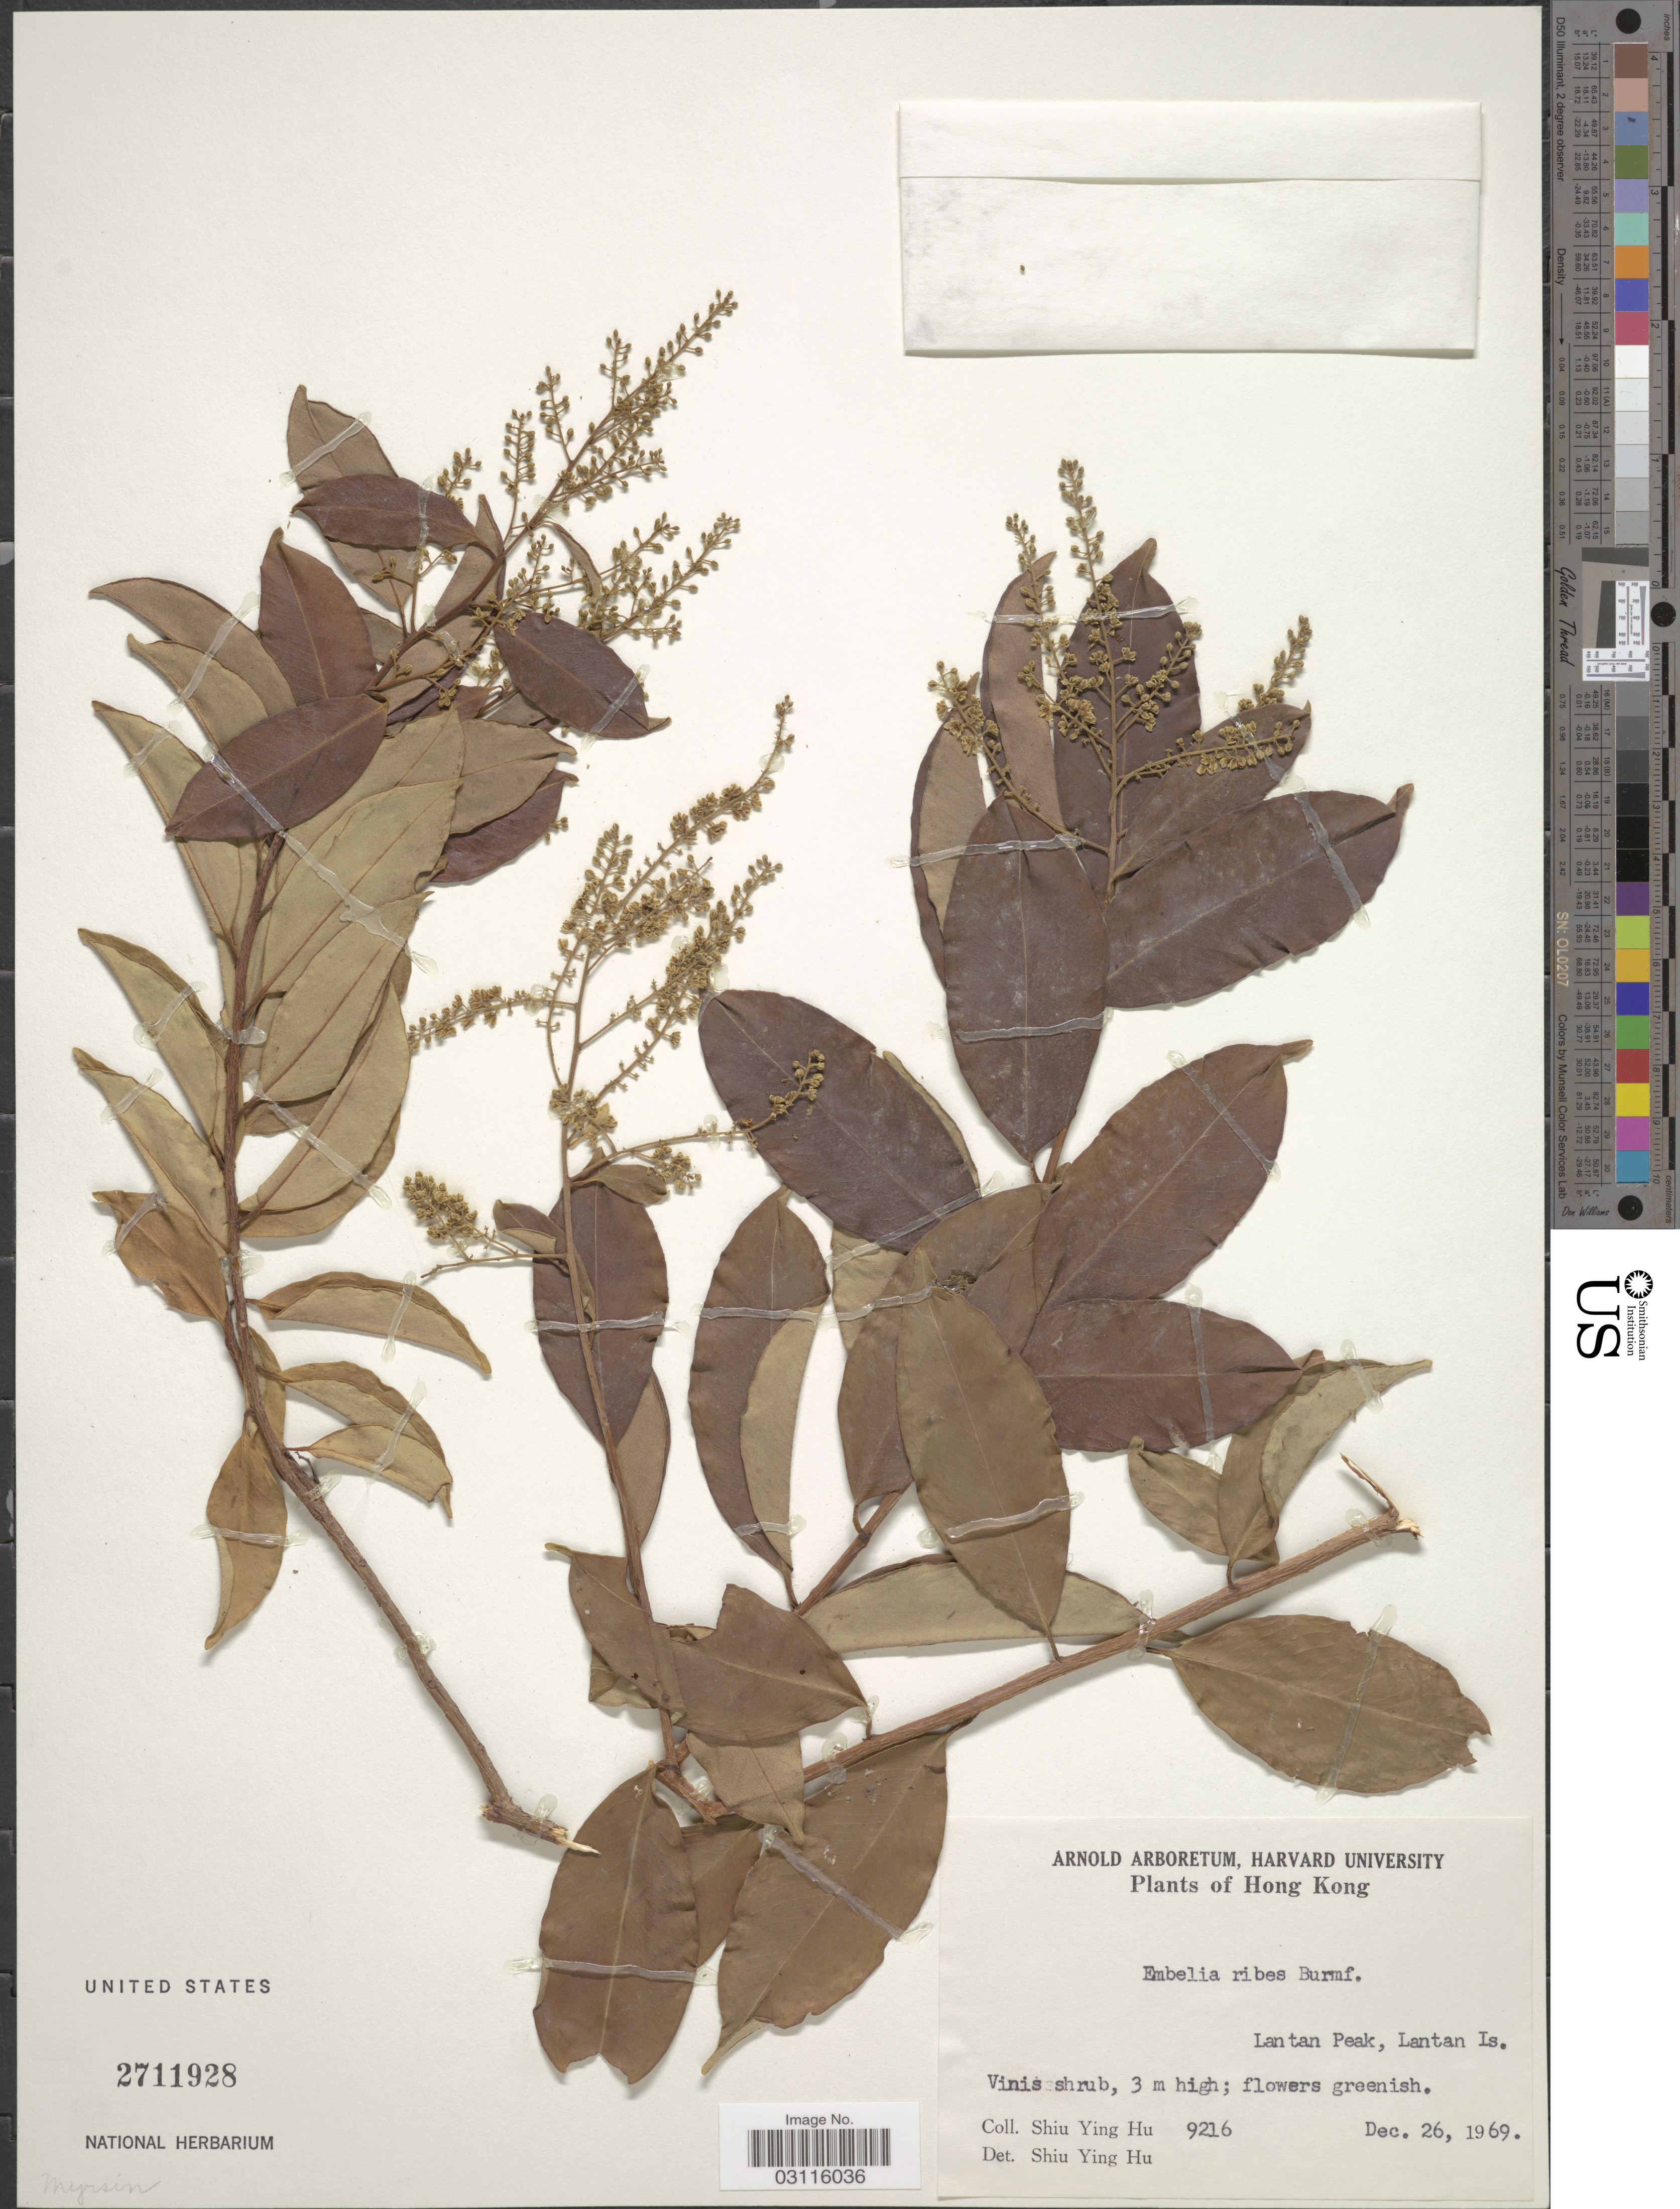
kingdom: Plantae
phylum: Tracheophyta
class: Magnoliopsida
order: Ericales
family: Primulaceae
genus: Embelia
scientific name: Embelia ribes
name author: Burm. f.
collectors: S. Y. Hu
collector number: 9216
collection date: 1969-12-26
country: China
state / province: Hong Kong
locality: Lantan Peak, Lantan Is.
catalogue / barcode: US 2711928